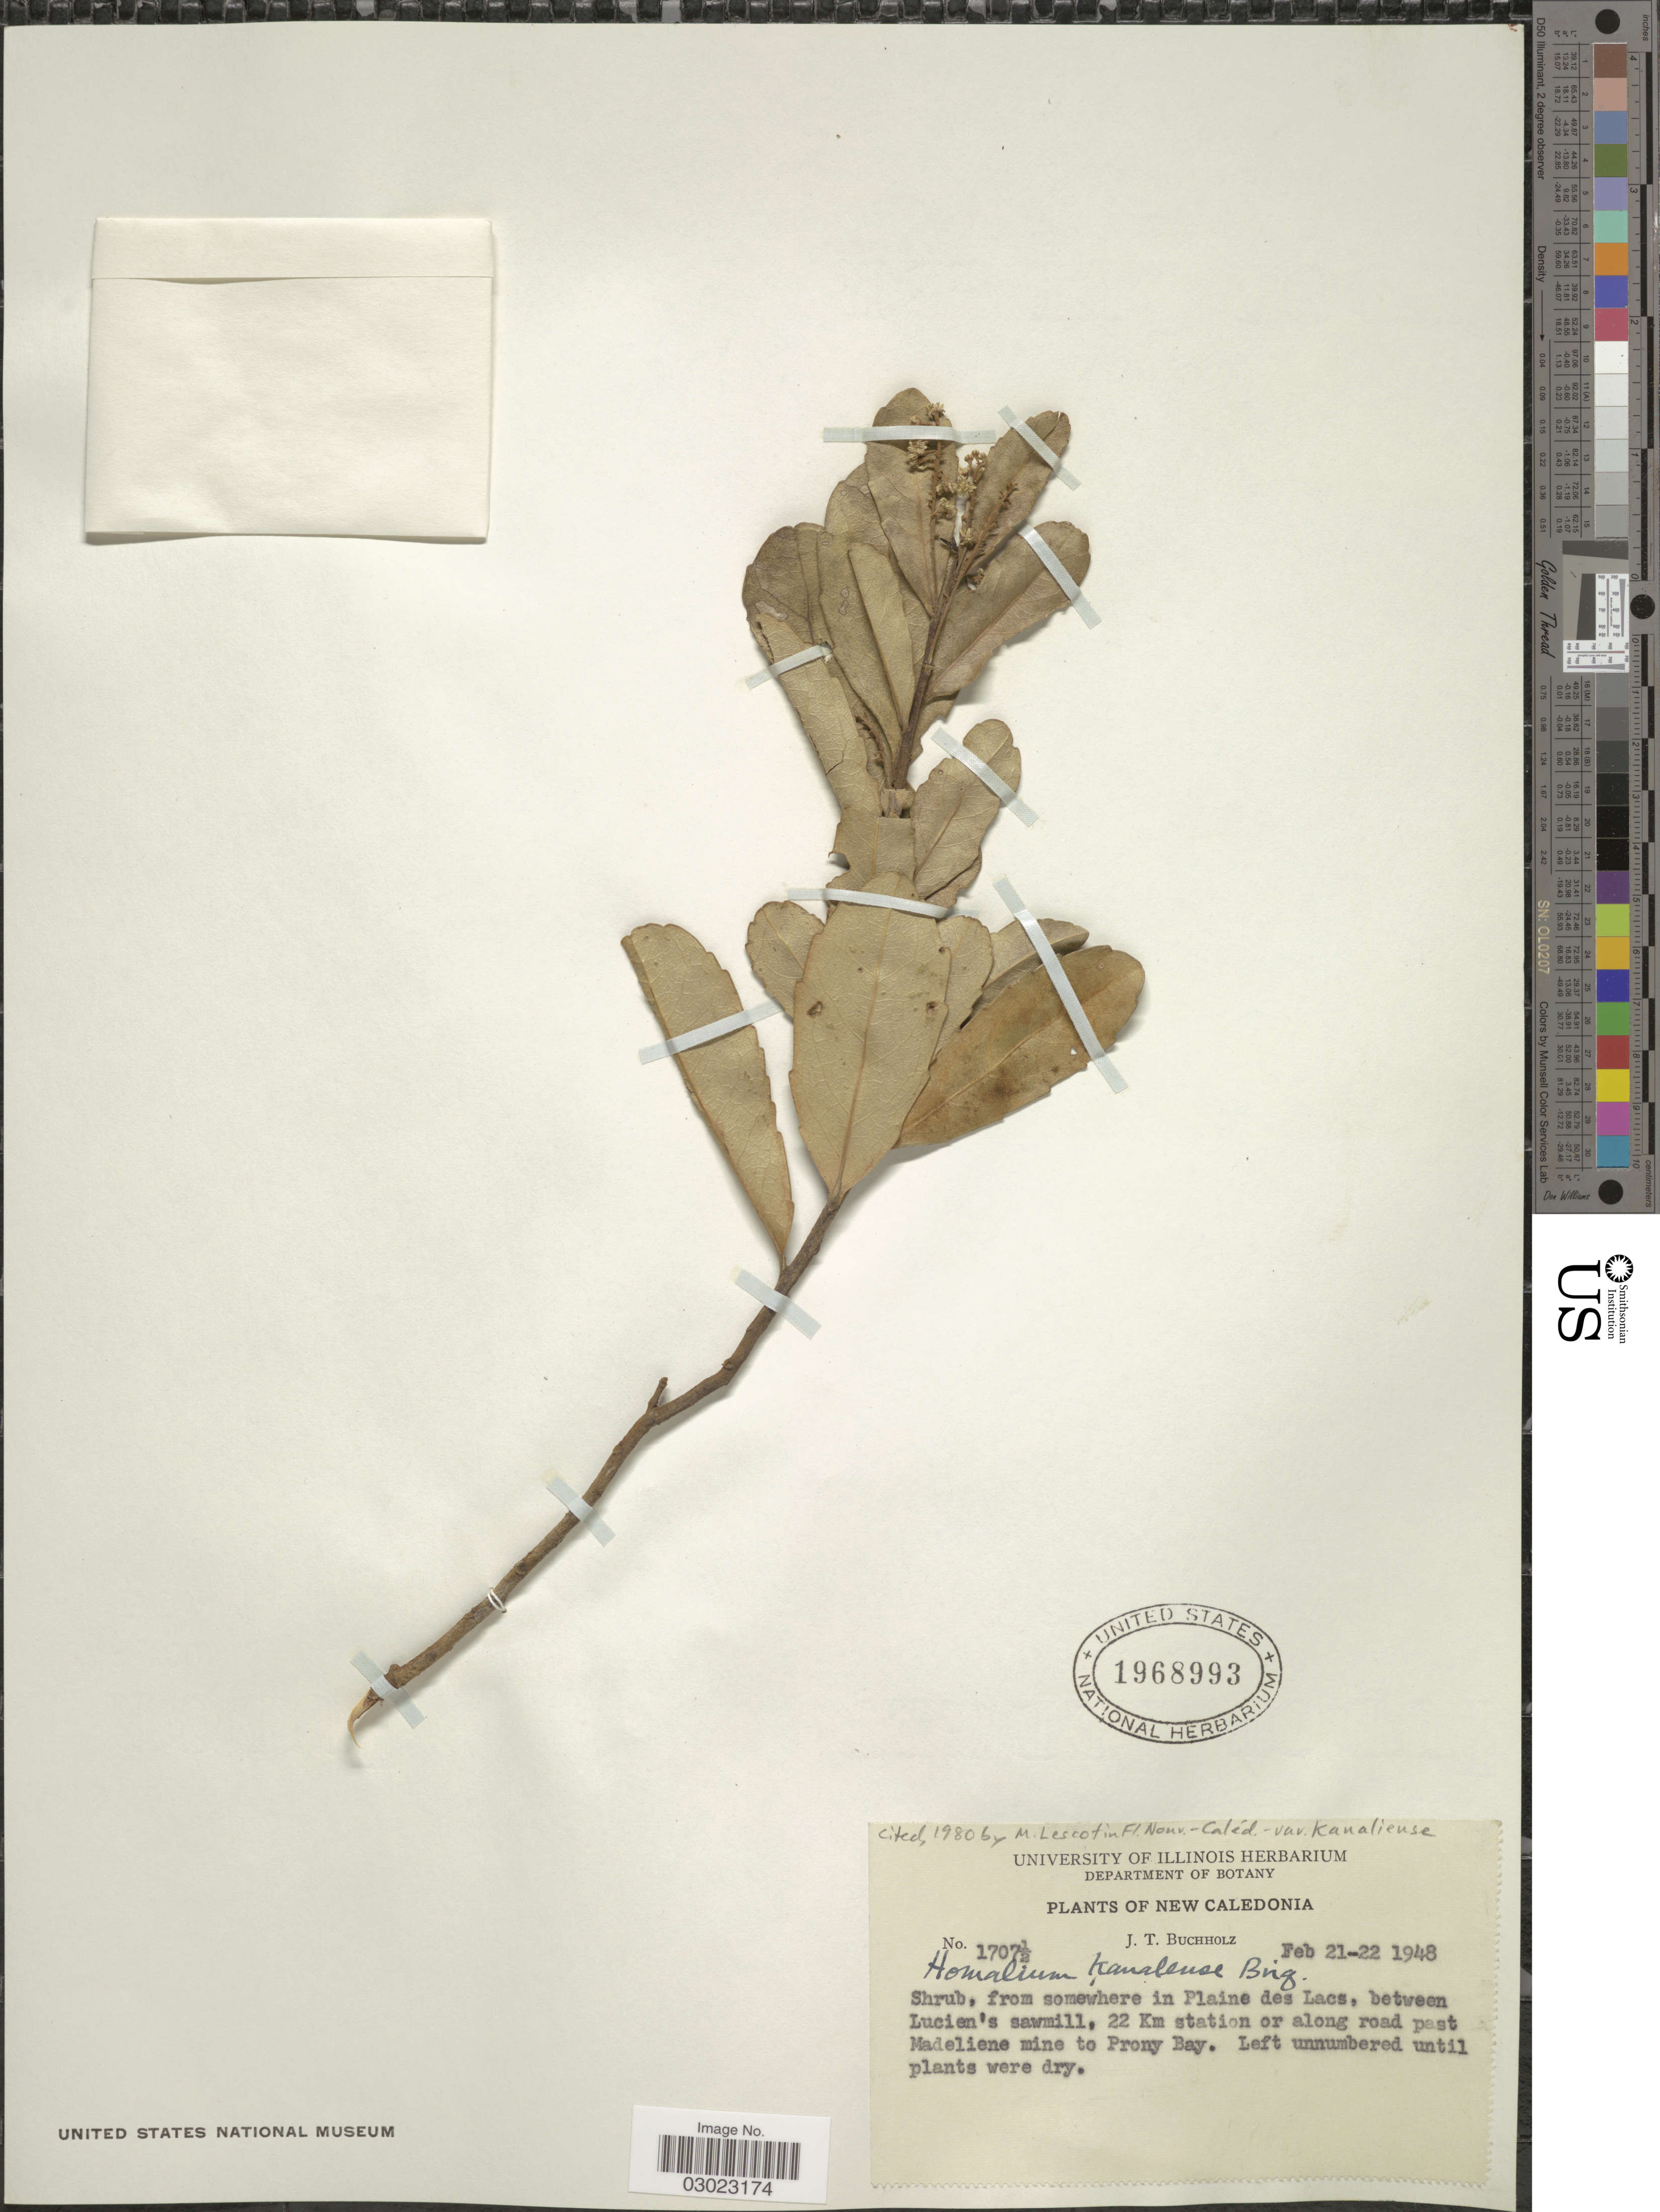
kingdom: Plantae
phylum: Tracheophyta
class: Magnoliopsida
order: Malpighiales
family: Salicaceae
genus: Homalium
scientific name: Homalium kanaliense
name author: Briq.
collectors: J. T. Buchholz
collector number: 1707½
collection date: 1948-02-11/1948-02-22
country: New Caledonia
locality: In Plaine des Lacs, between Lucien's sawmill, 22 Km station or along road past Madeliene mine to Prony Bay.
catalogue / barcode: US 1968993